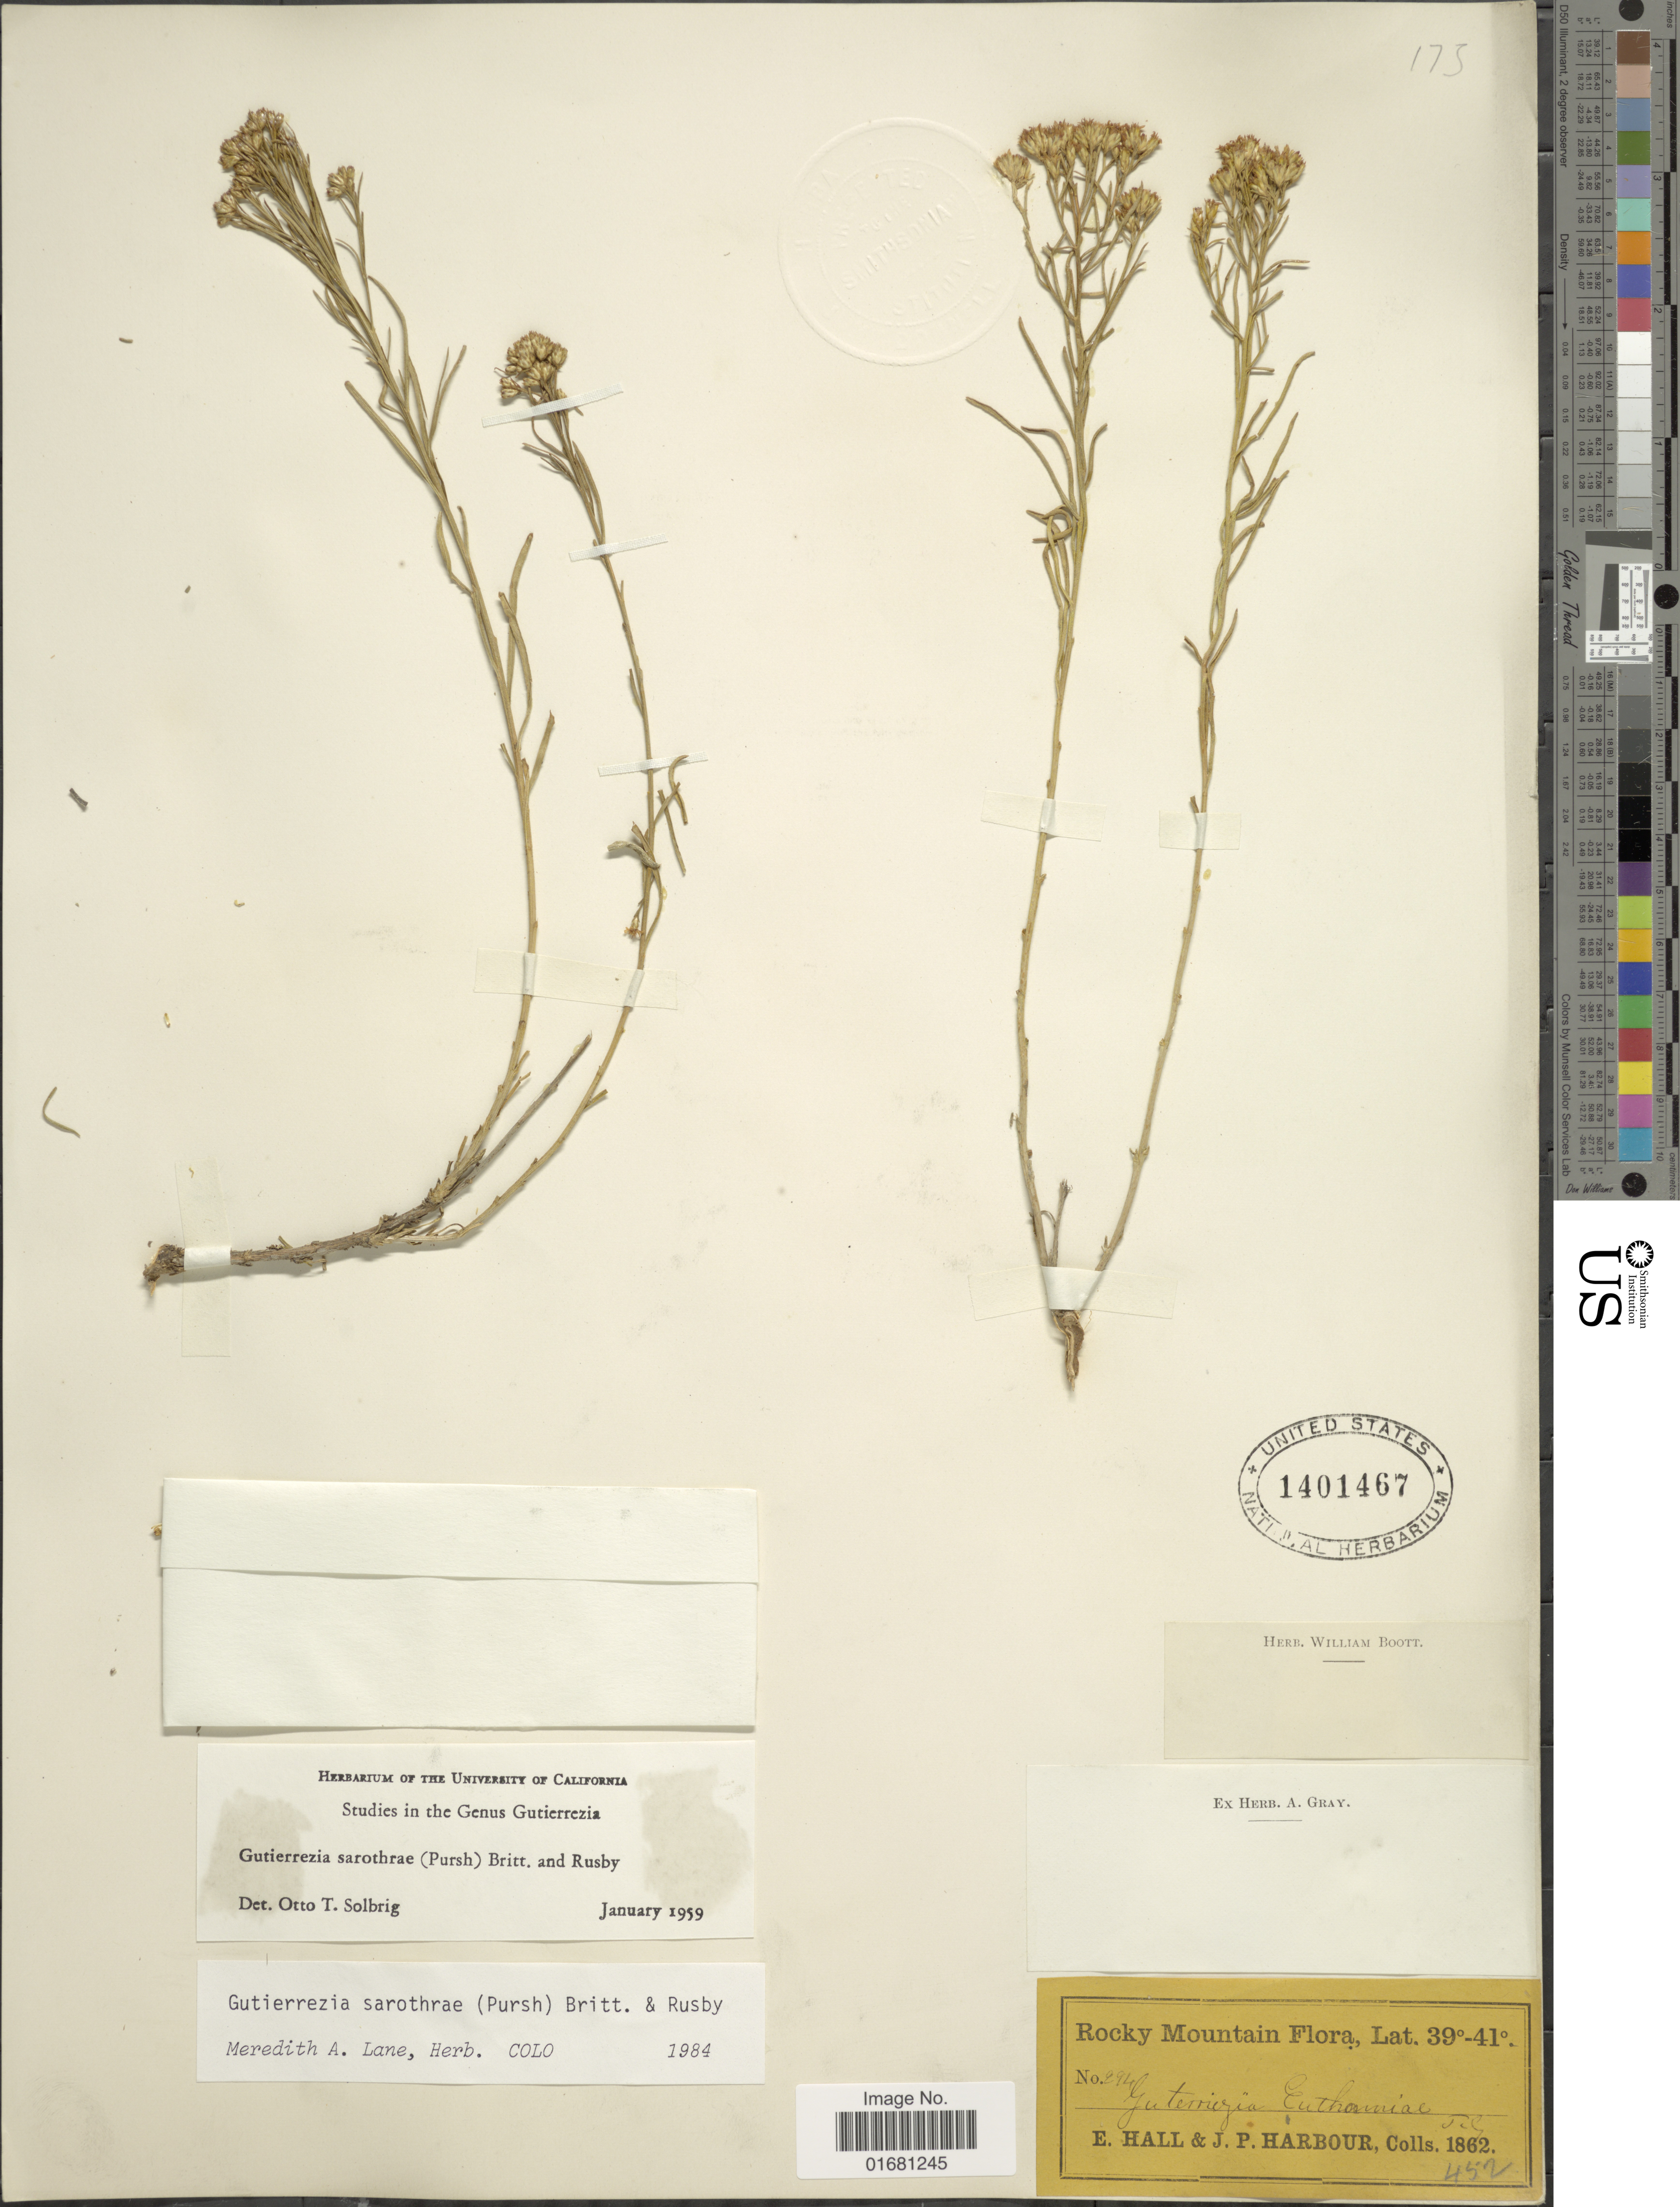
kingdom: Plantae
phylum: Tracheophyta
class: Magnoliopsida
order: Asterales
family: Asteraceae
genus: Gutierrezia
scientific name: Gutierrezia sarothrae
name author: (Pursh) Britton & Rusby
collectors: E. Hall & J. Harbour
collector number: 294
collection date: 1862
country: United States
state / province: Colorado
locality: Rocky Mtns.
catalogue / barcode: US 1401467